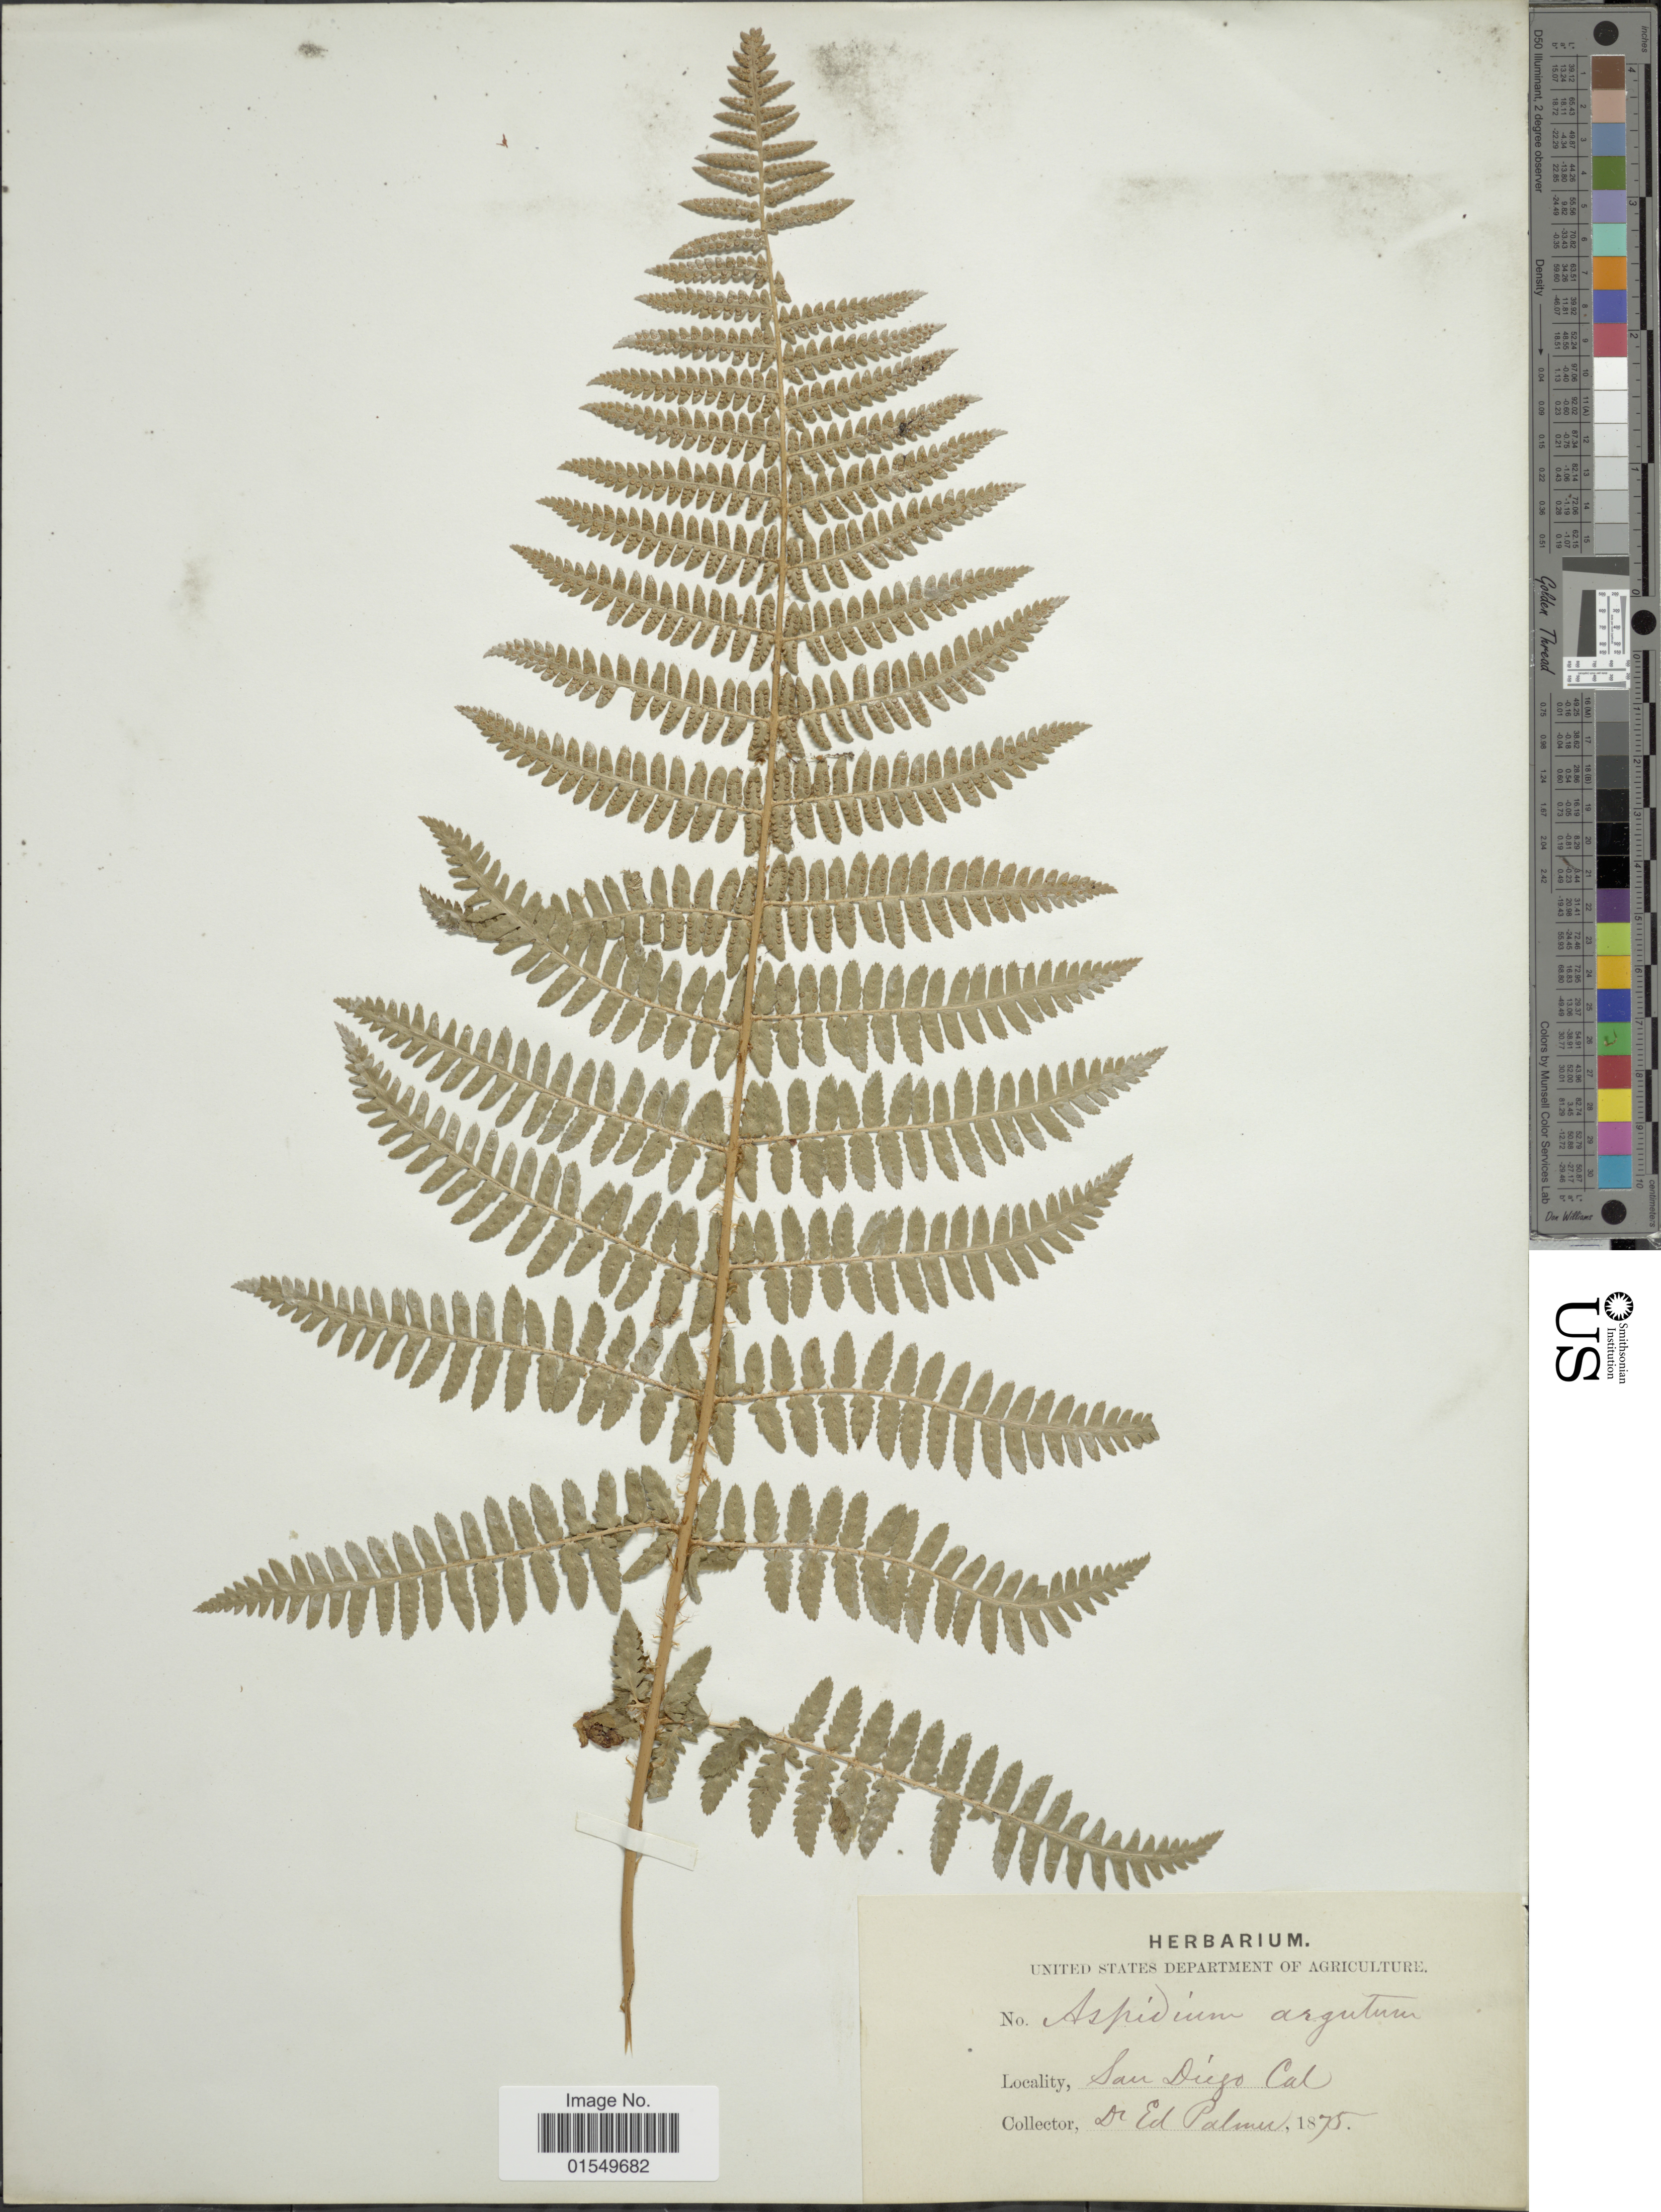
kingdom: Plantae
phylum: Tracheophyta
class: Polypodiopsida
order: Polypodiales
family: Dryopteridaceae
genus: Dryopteris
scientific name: Dryopteris arguta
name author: (Kaulf.) Maxon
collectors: E. Palmer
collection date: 1875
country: United States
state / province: California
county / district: San Diego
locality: San Diego